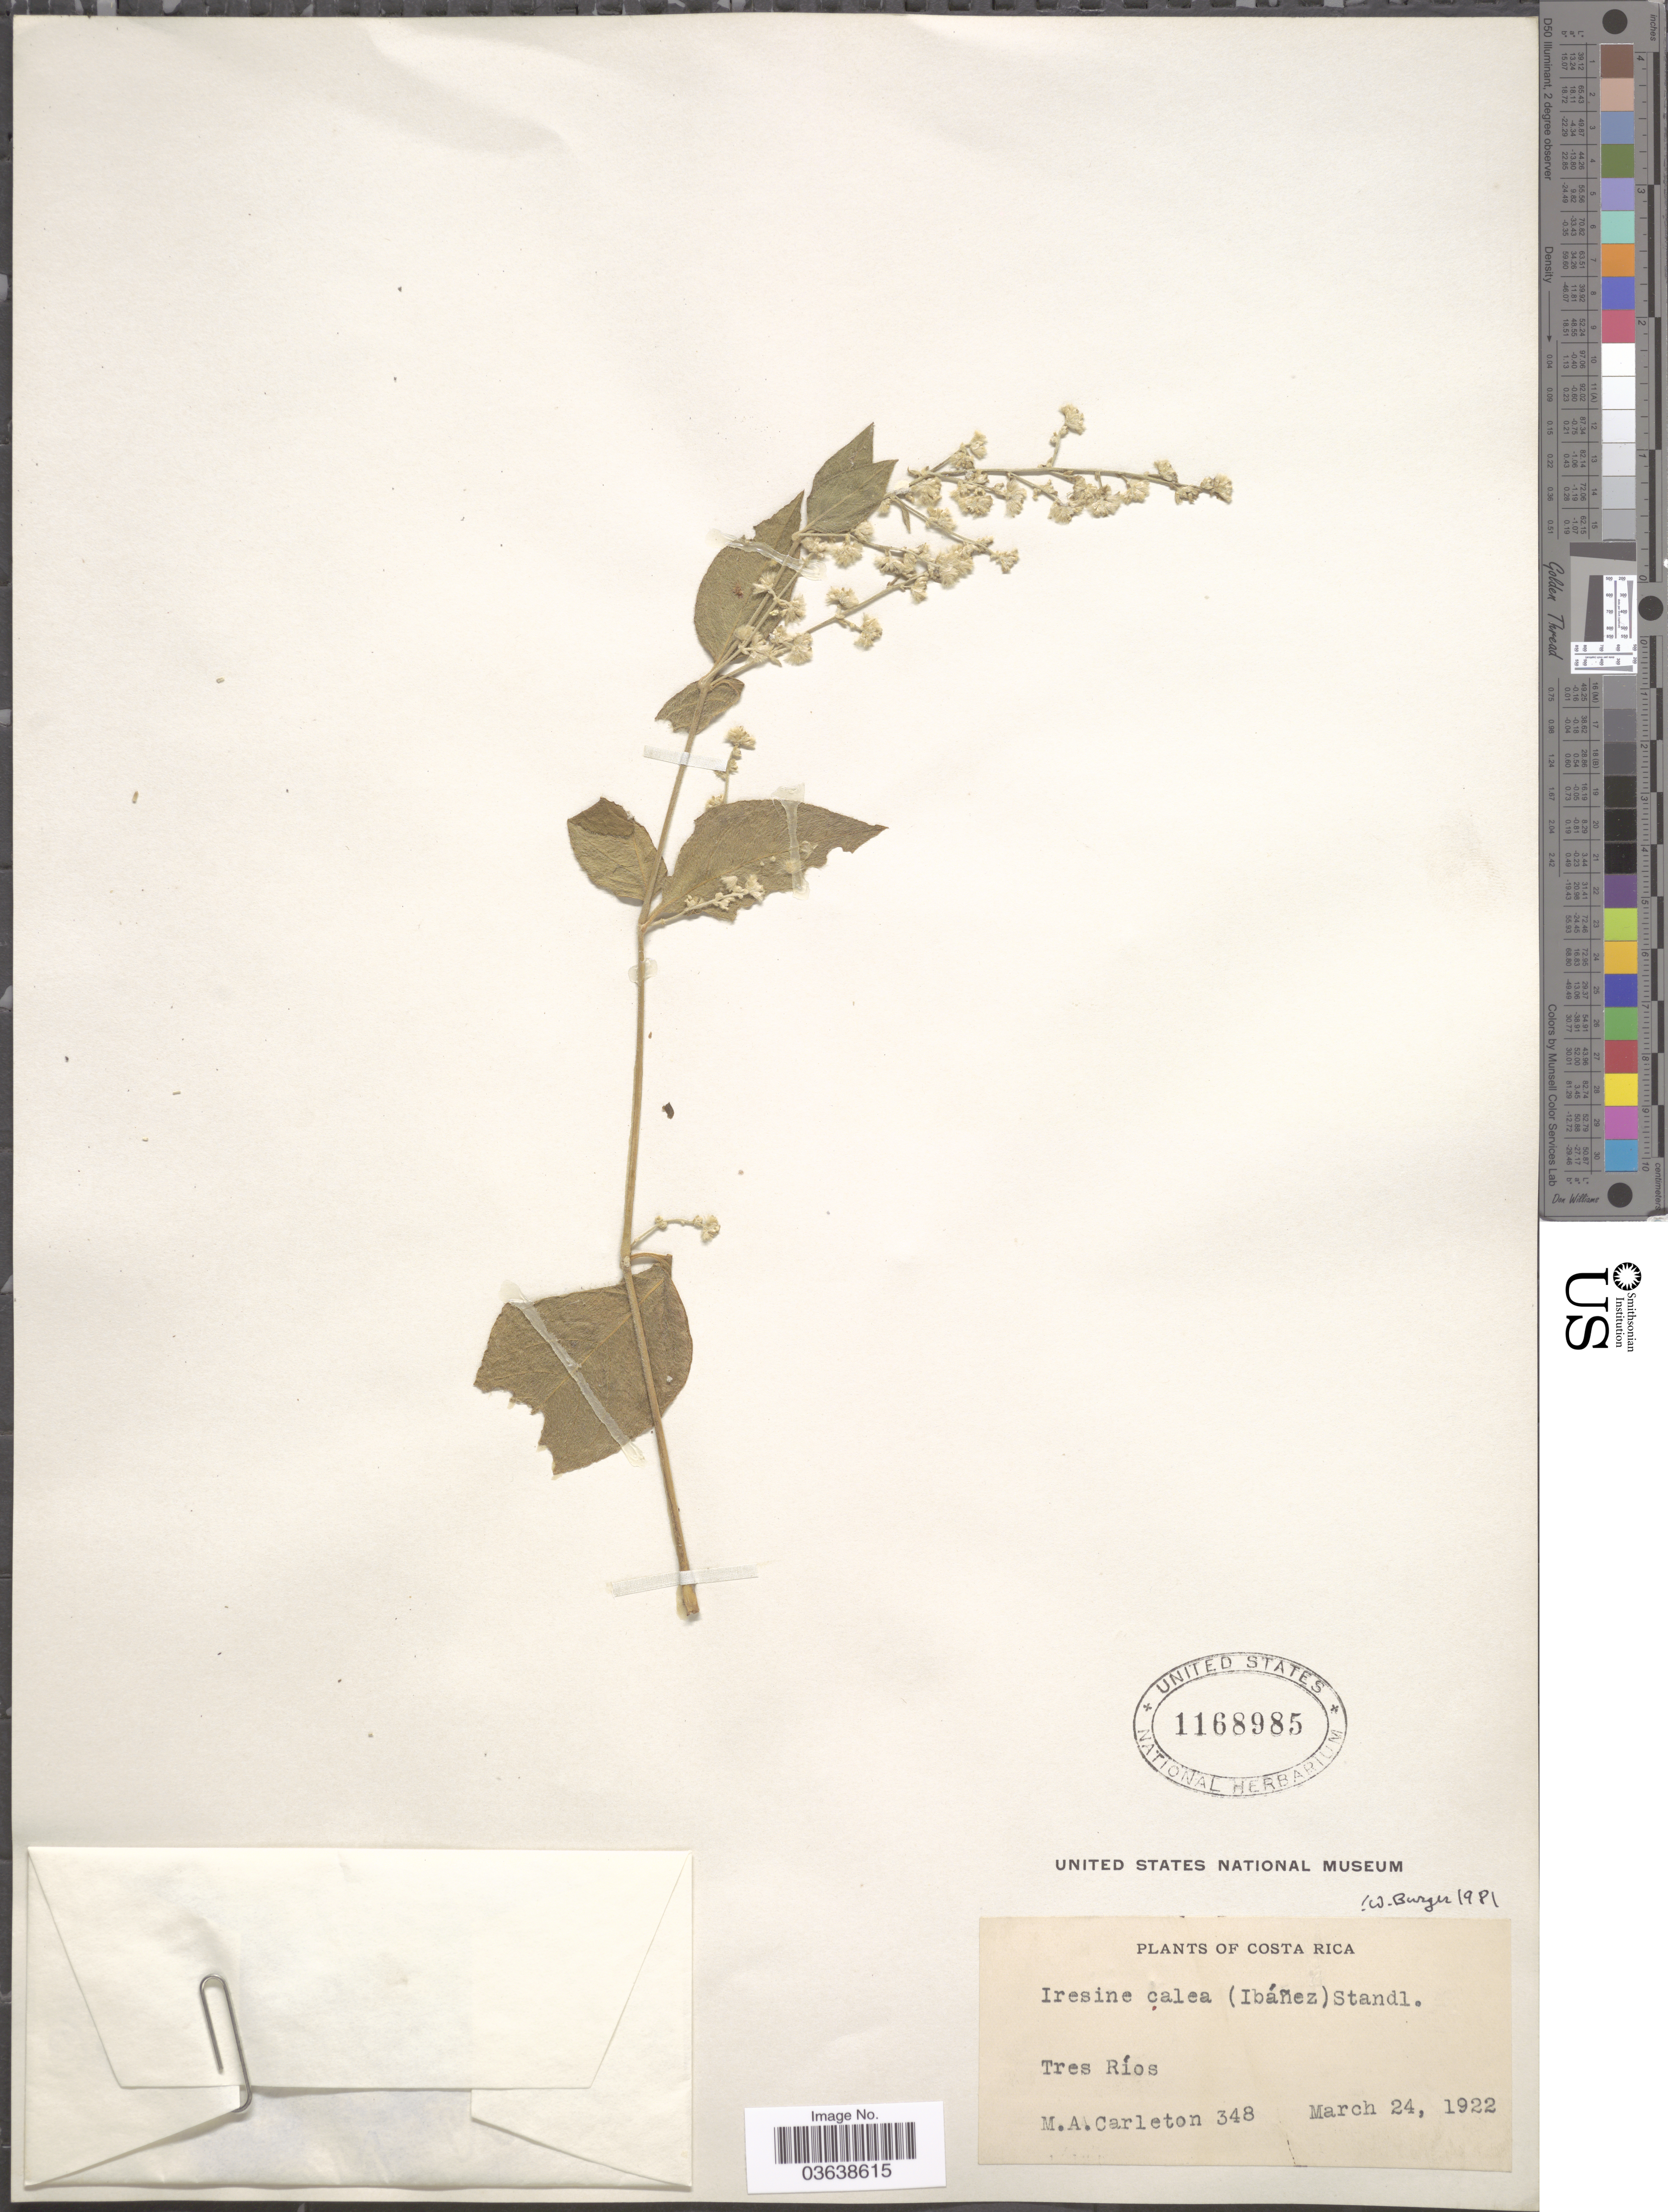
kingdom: Plantae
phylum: Tracheophyta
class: Magnoliopsida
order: Caryophyllales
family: Amaranthaceae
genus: Iresine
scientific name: Iresine calea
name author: (Ibáñez) Standl.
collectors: M. A. Carleton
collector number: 348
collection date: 1922-03-24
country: Costa Rica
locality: Tres Ríos.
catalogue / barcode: US 1168985